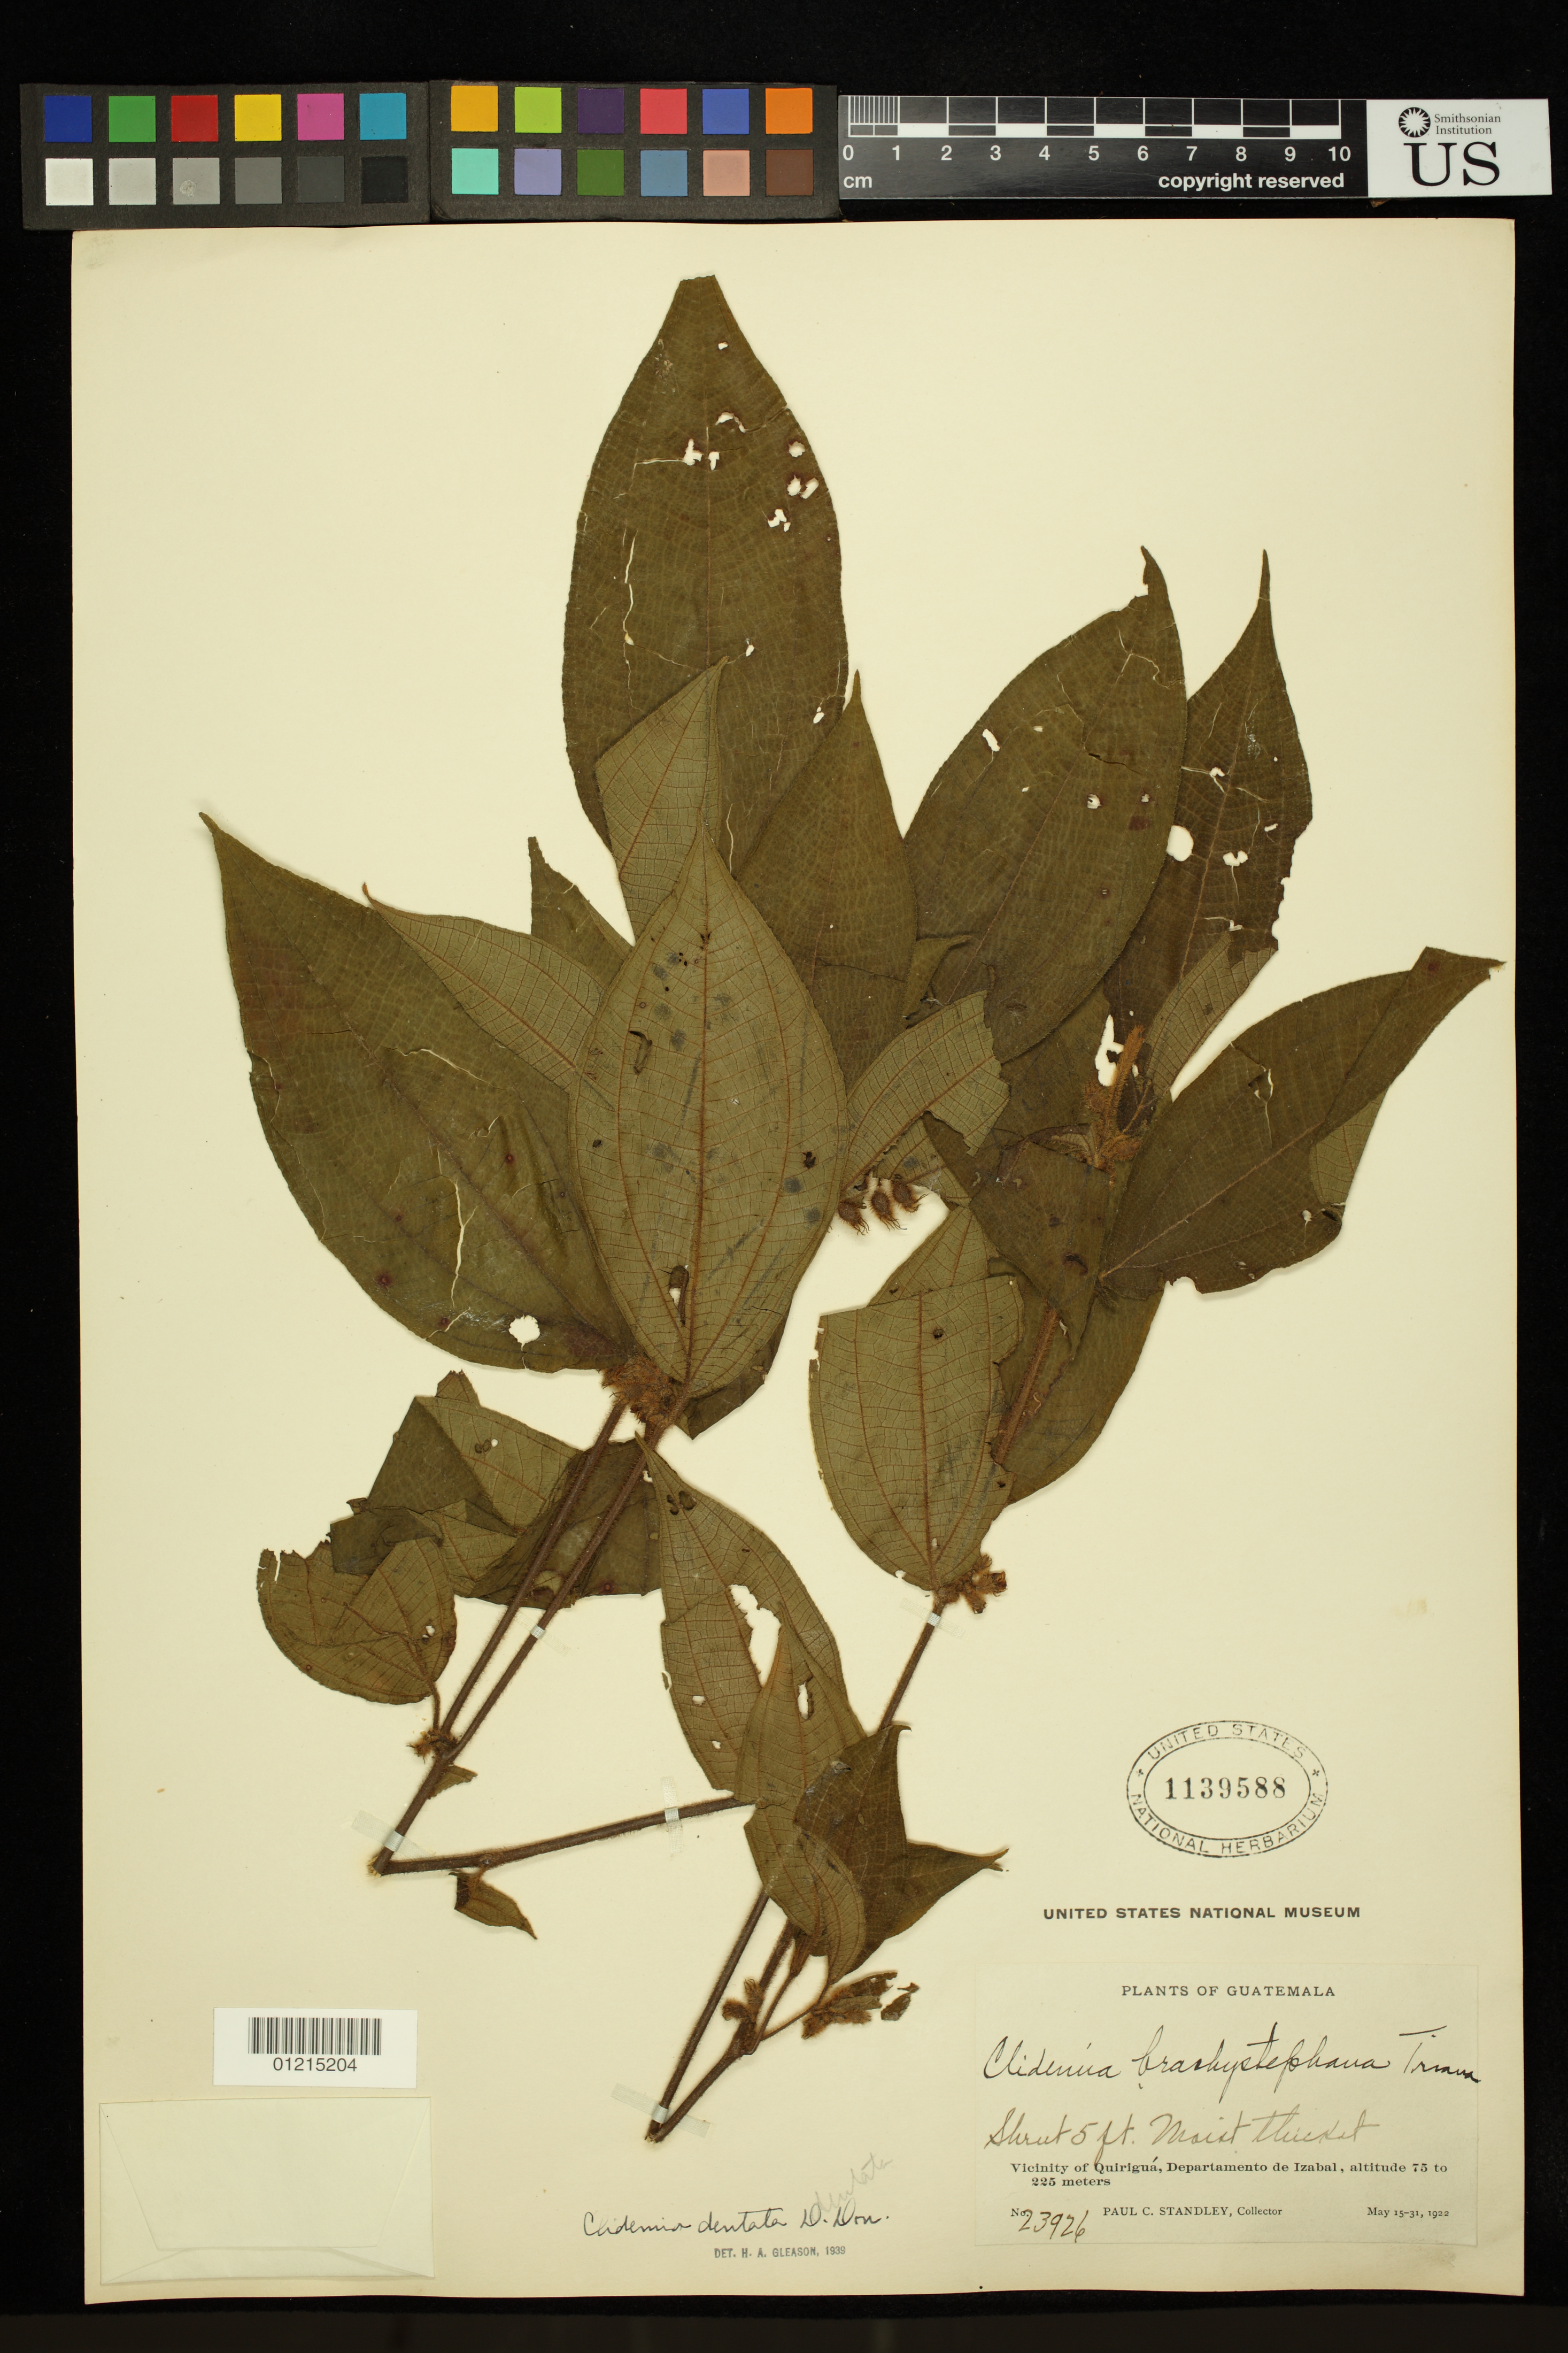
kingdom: Plantae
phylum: Tracheophyta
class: Magnoliopsida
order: Myrtales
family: Melastomataceae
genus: Clidemia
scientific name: Clidemia dentata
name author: D. Don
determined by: Gleason, H. A.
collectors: P. C. Standley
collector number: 23926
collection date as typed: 15 May 1922 to 31 Mar 1922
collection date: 1922-03-31/1922-05-15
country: Guatemala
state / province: Izabal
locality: Vicinity of Quiriguá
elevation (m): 75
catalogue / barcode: US 1139588